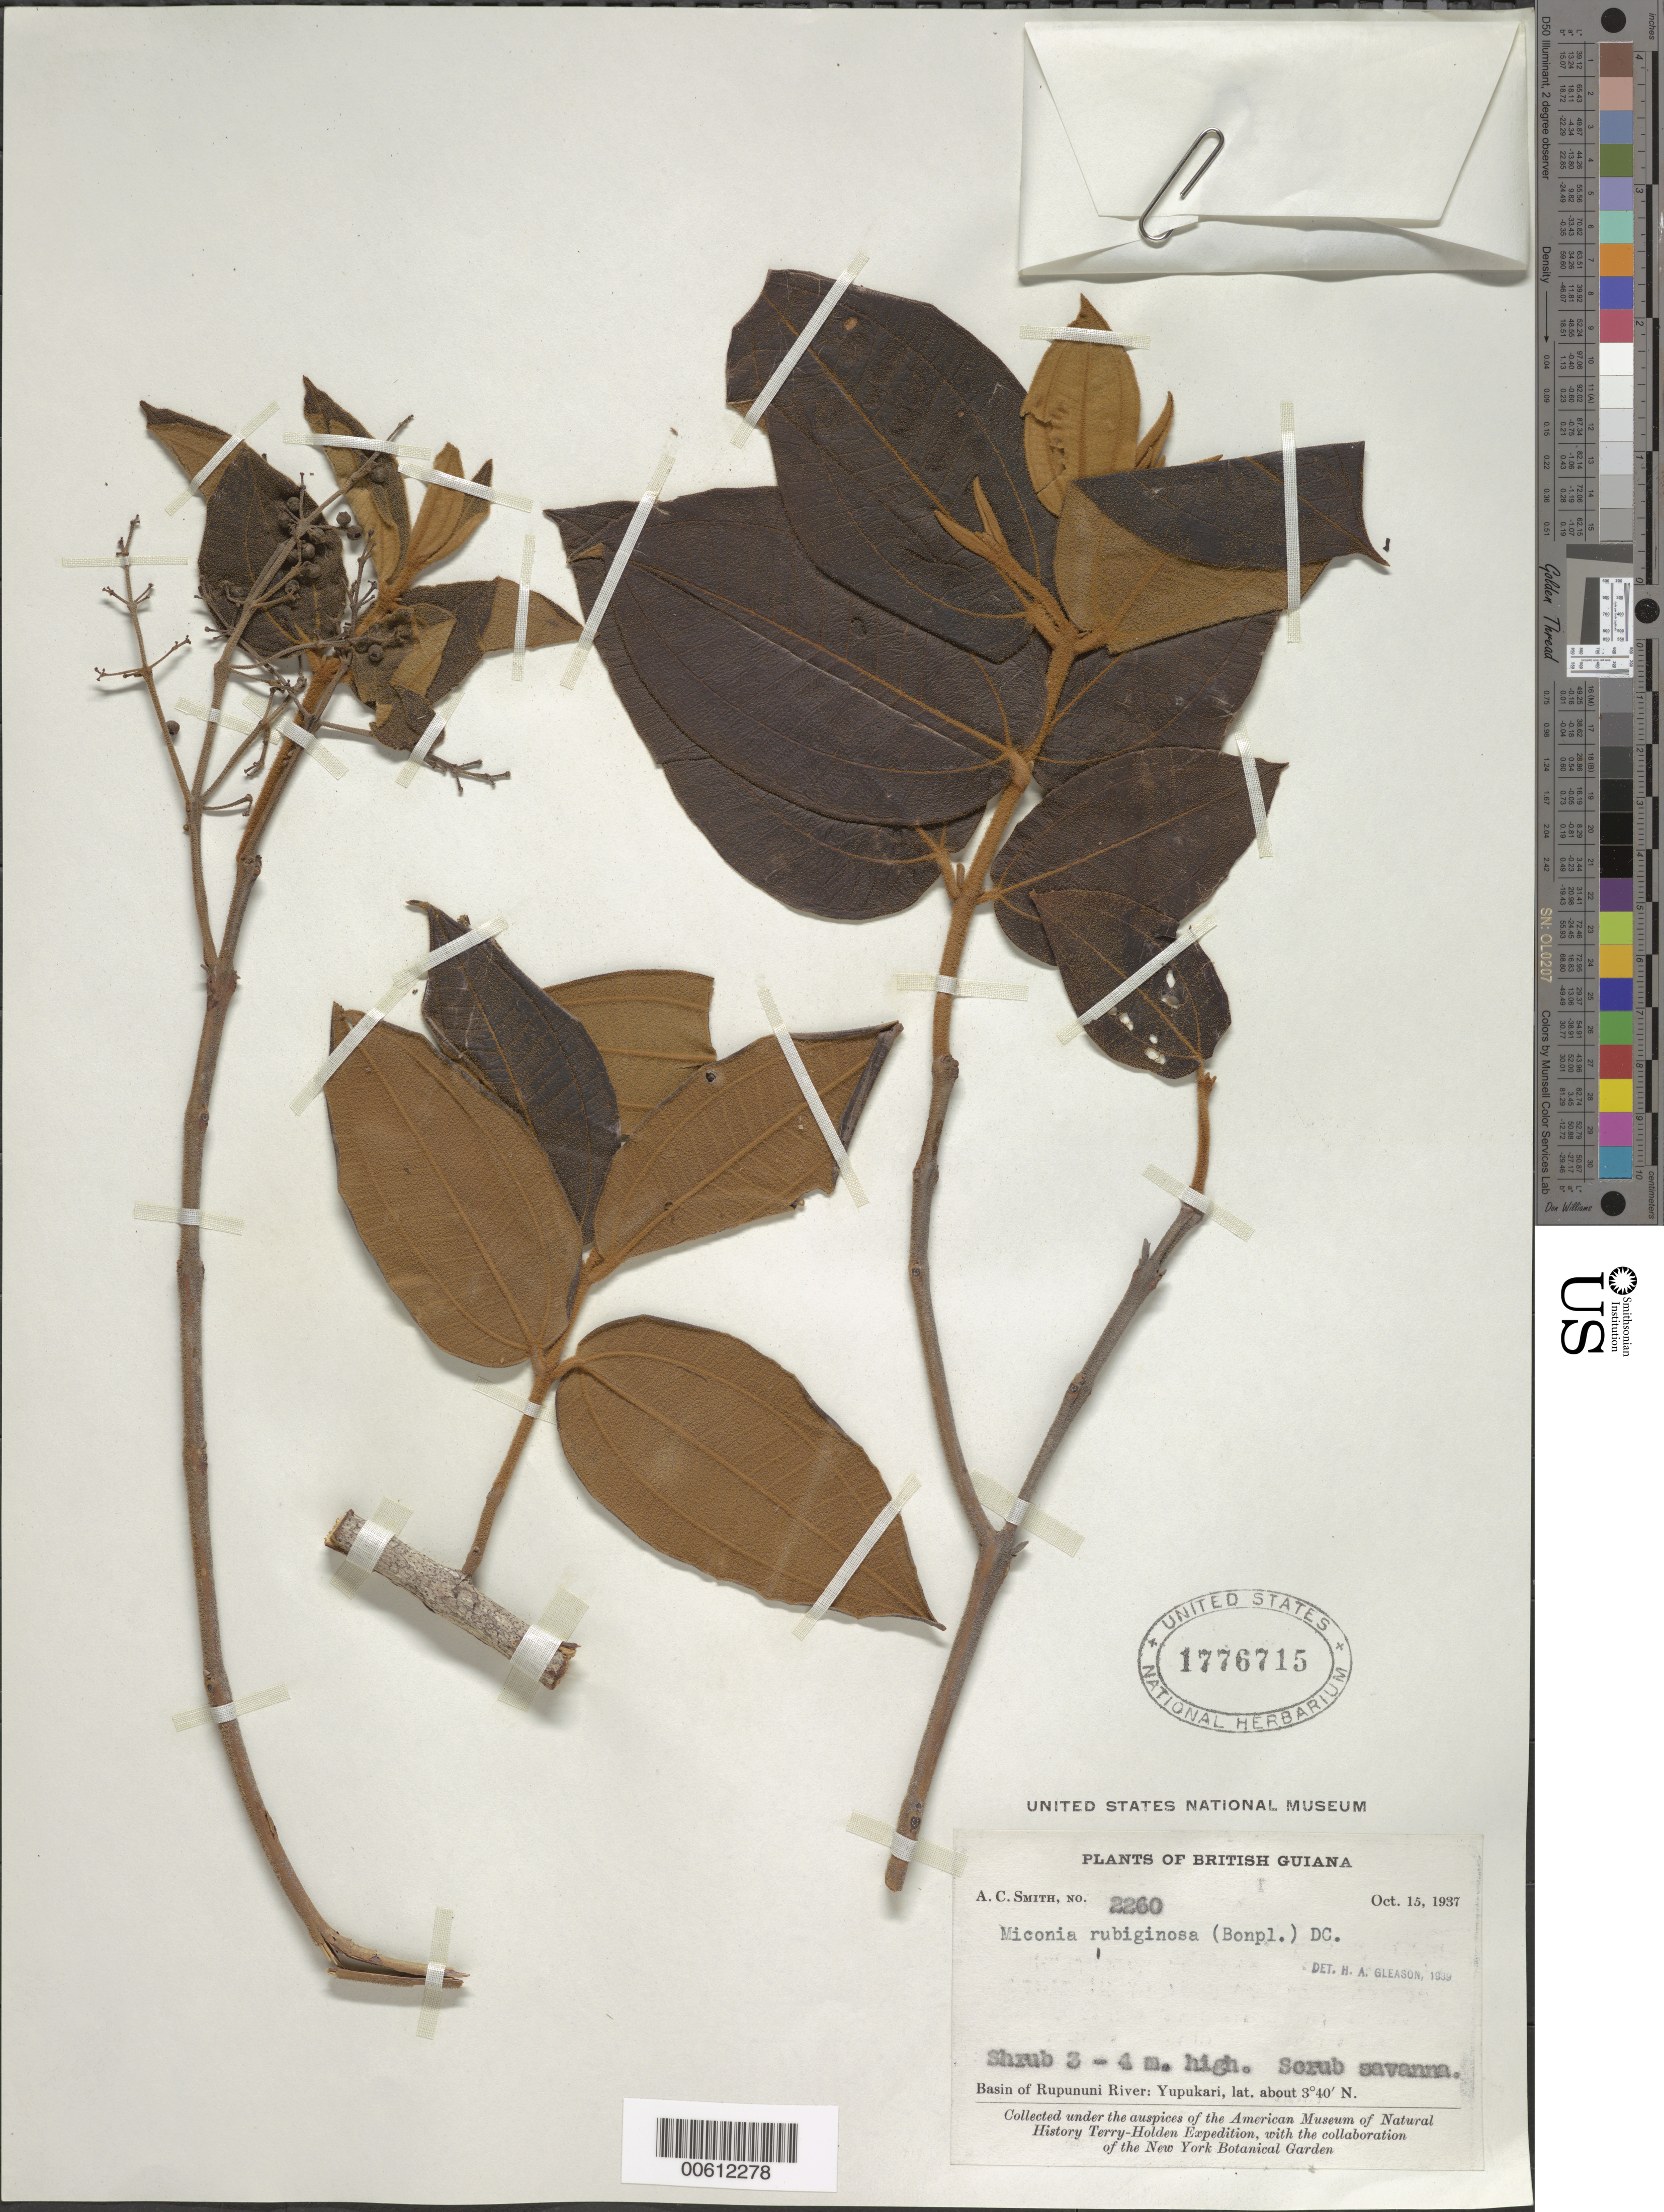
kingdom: Plantae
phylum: Tracheophyta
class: Magnoliopsida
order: Myrtales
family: Melastomataceae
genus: Miconia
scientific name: Miconia rubiginosa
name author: (Bonpl.) DC.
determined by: Gleason, H. A.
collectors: A. C. Smith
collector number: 2260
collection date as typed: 15-Oct-37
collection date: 1937-10-15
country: Guyana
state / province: U. Takutu-U. Essequibo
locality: Yupukari, Rupununi River basin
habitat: Scrub savanna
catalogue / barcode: US 1776715